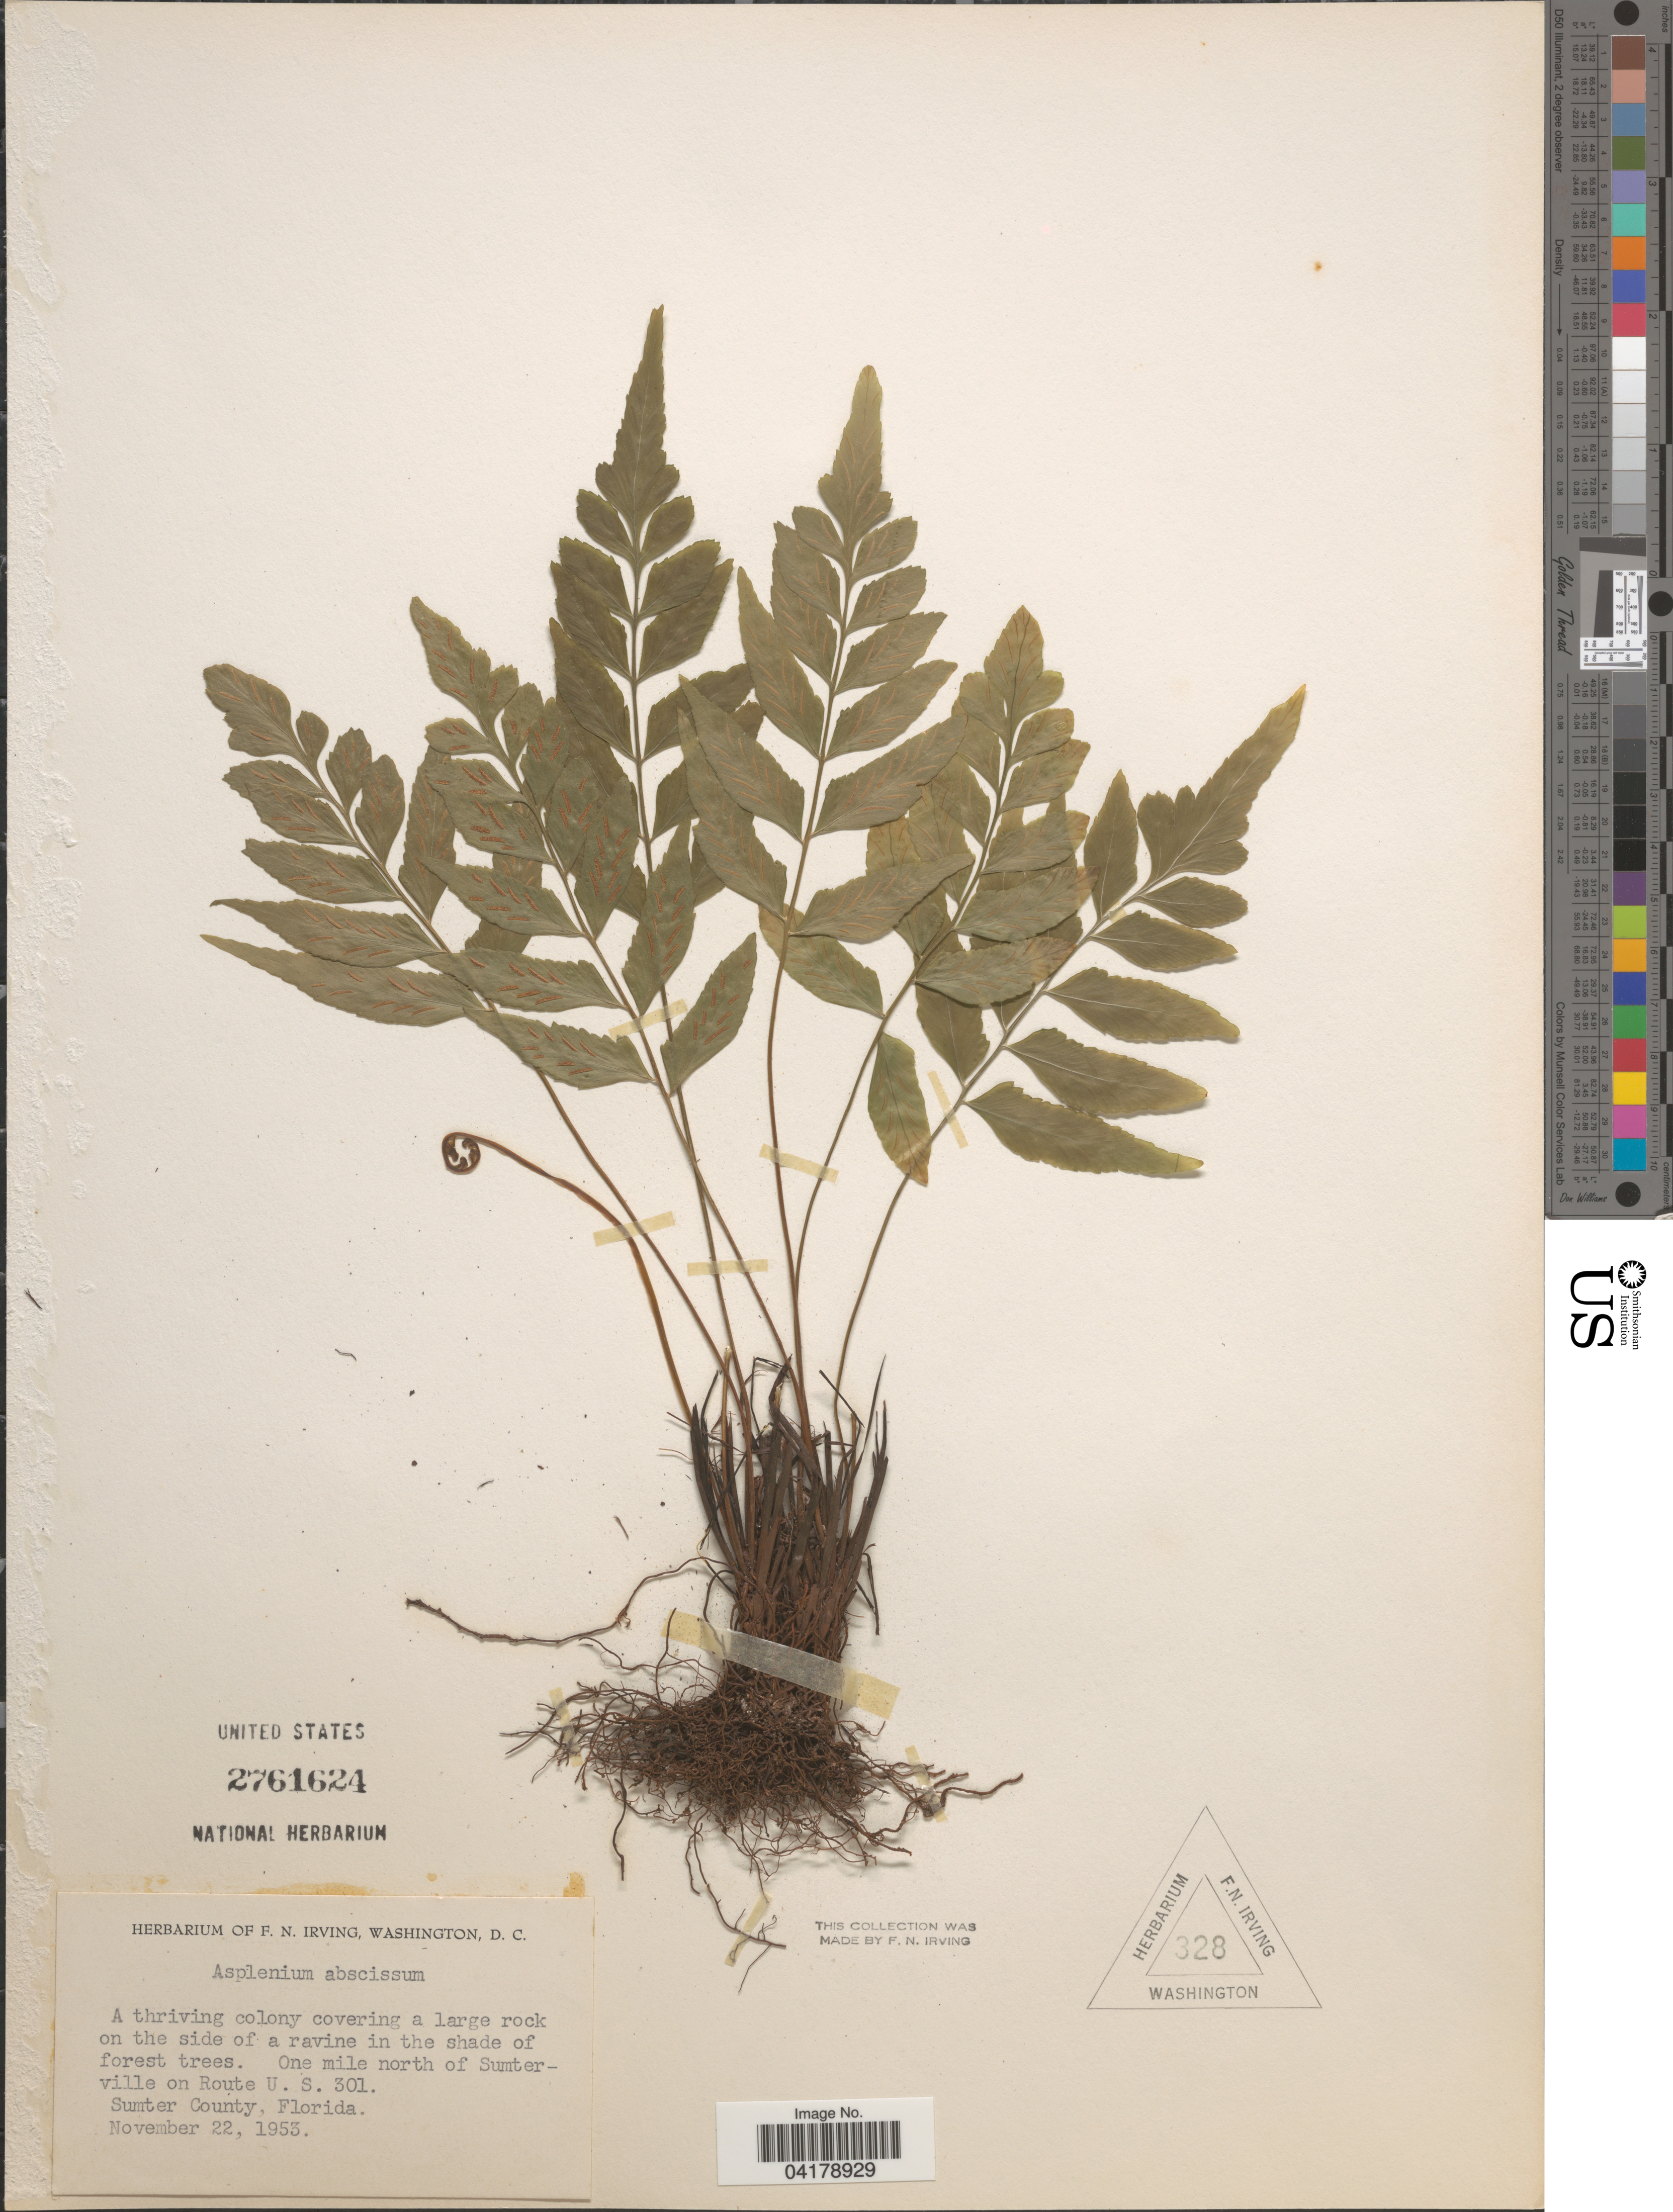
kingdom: Plantae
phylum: Tracheophyta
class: Polypodiopsida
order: Polypodiales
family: Aspleniaceae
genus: Asplenium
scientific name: Asplenium abscissum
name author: Willd.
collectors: ex herb. F.N. Irving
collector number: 328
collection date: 1953-11-22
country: United States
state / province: Florida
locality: One mile north of Sumterville on Route U. S. 301. Sumter County.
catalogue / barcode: US 2761624